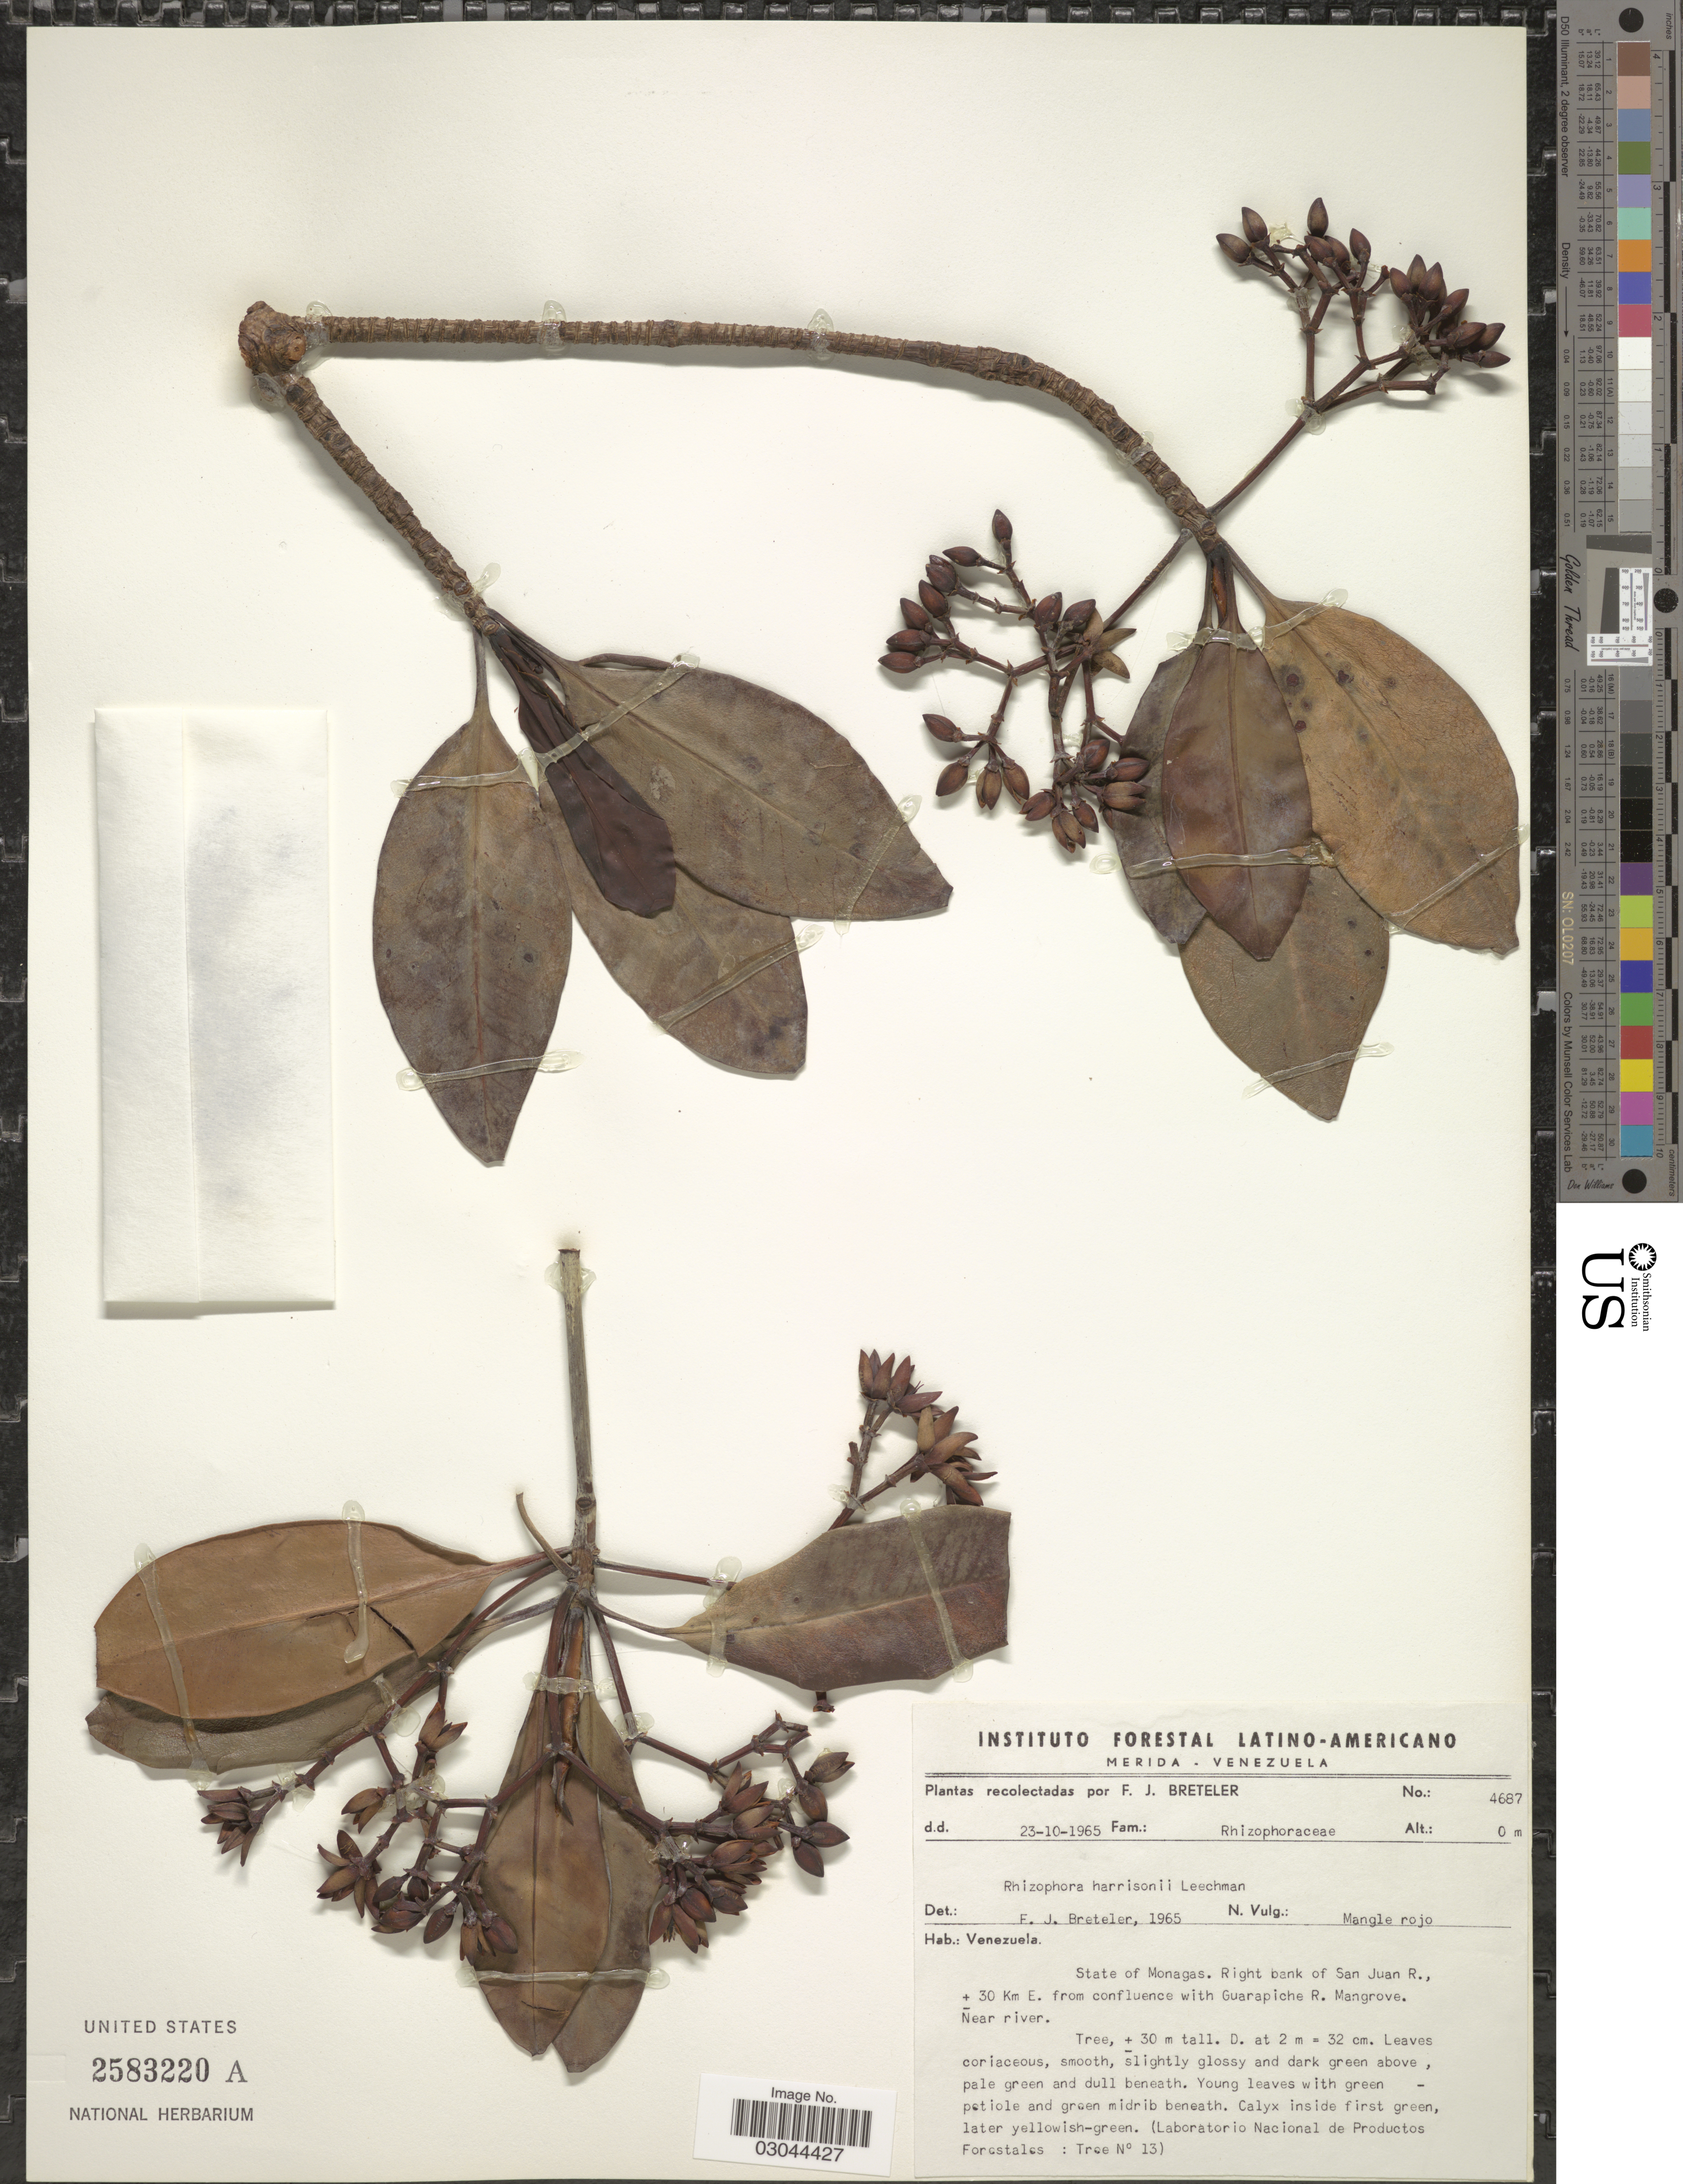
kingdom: Plantae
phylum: Tracheophyta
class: Magnoliopsida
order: Malpighiales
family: Rhizophoraceae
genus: Rhizophora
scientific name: Rhizophora harrisonii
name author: Leechm.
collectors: F. J. Breteler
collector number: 4687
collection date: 1965-10-23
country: Venezuela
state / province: Monagas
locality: Right bank of San Juan R., ± 30 Km E. from confluence with Guarapiche R. Near river.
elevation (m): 0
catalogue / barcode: US 2583220A